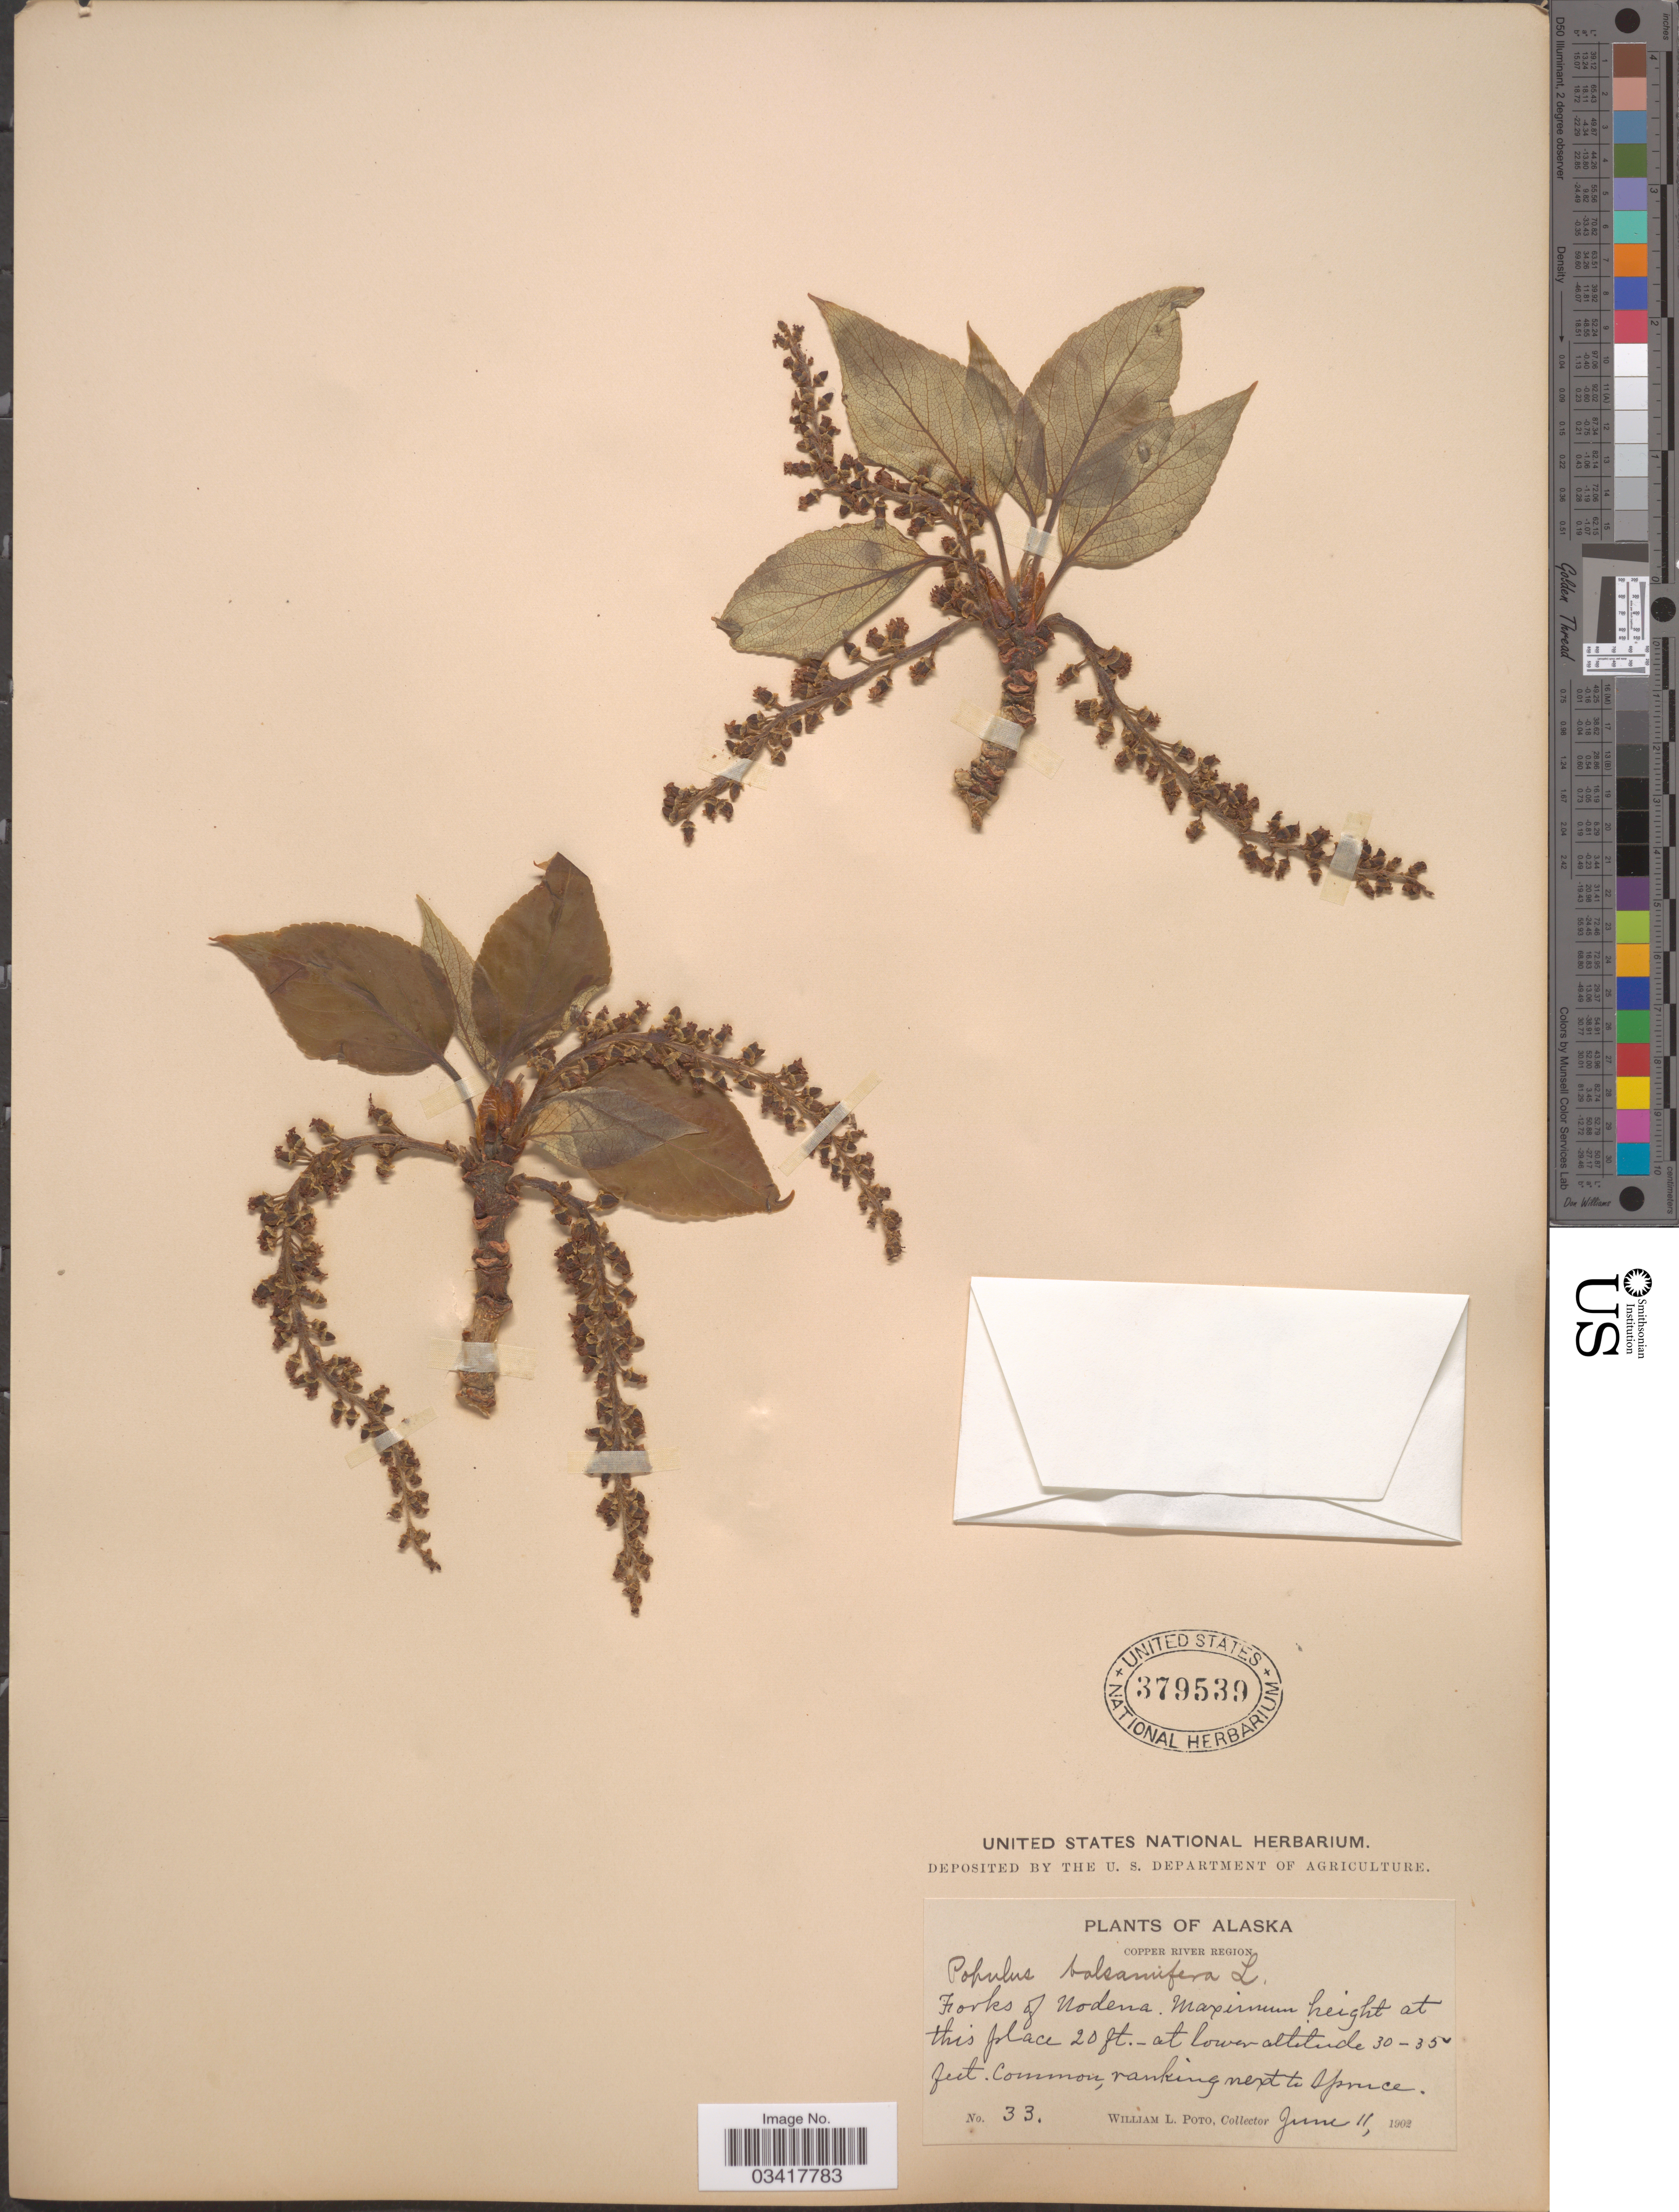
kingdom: Plantae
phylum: Tracheophyta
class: Magnoliopsida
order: Malpighiales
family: Salicaceae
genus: Populus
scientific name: Populus balsamifera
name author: L.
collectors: W. Poto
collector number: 33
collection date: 1902-06-11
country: United States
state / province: Alaska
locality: Copper River Region. Forks of Nodena.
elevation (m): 9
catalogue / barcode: US 379539